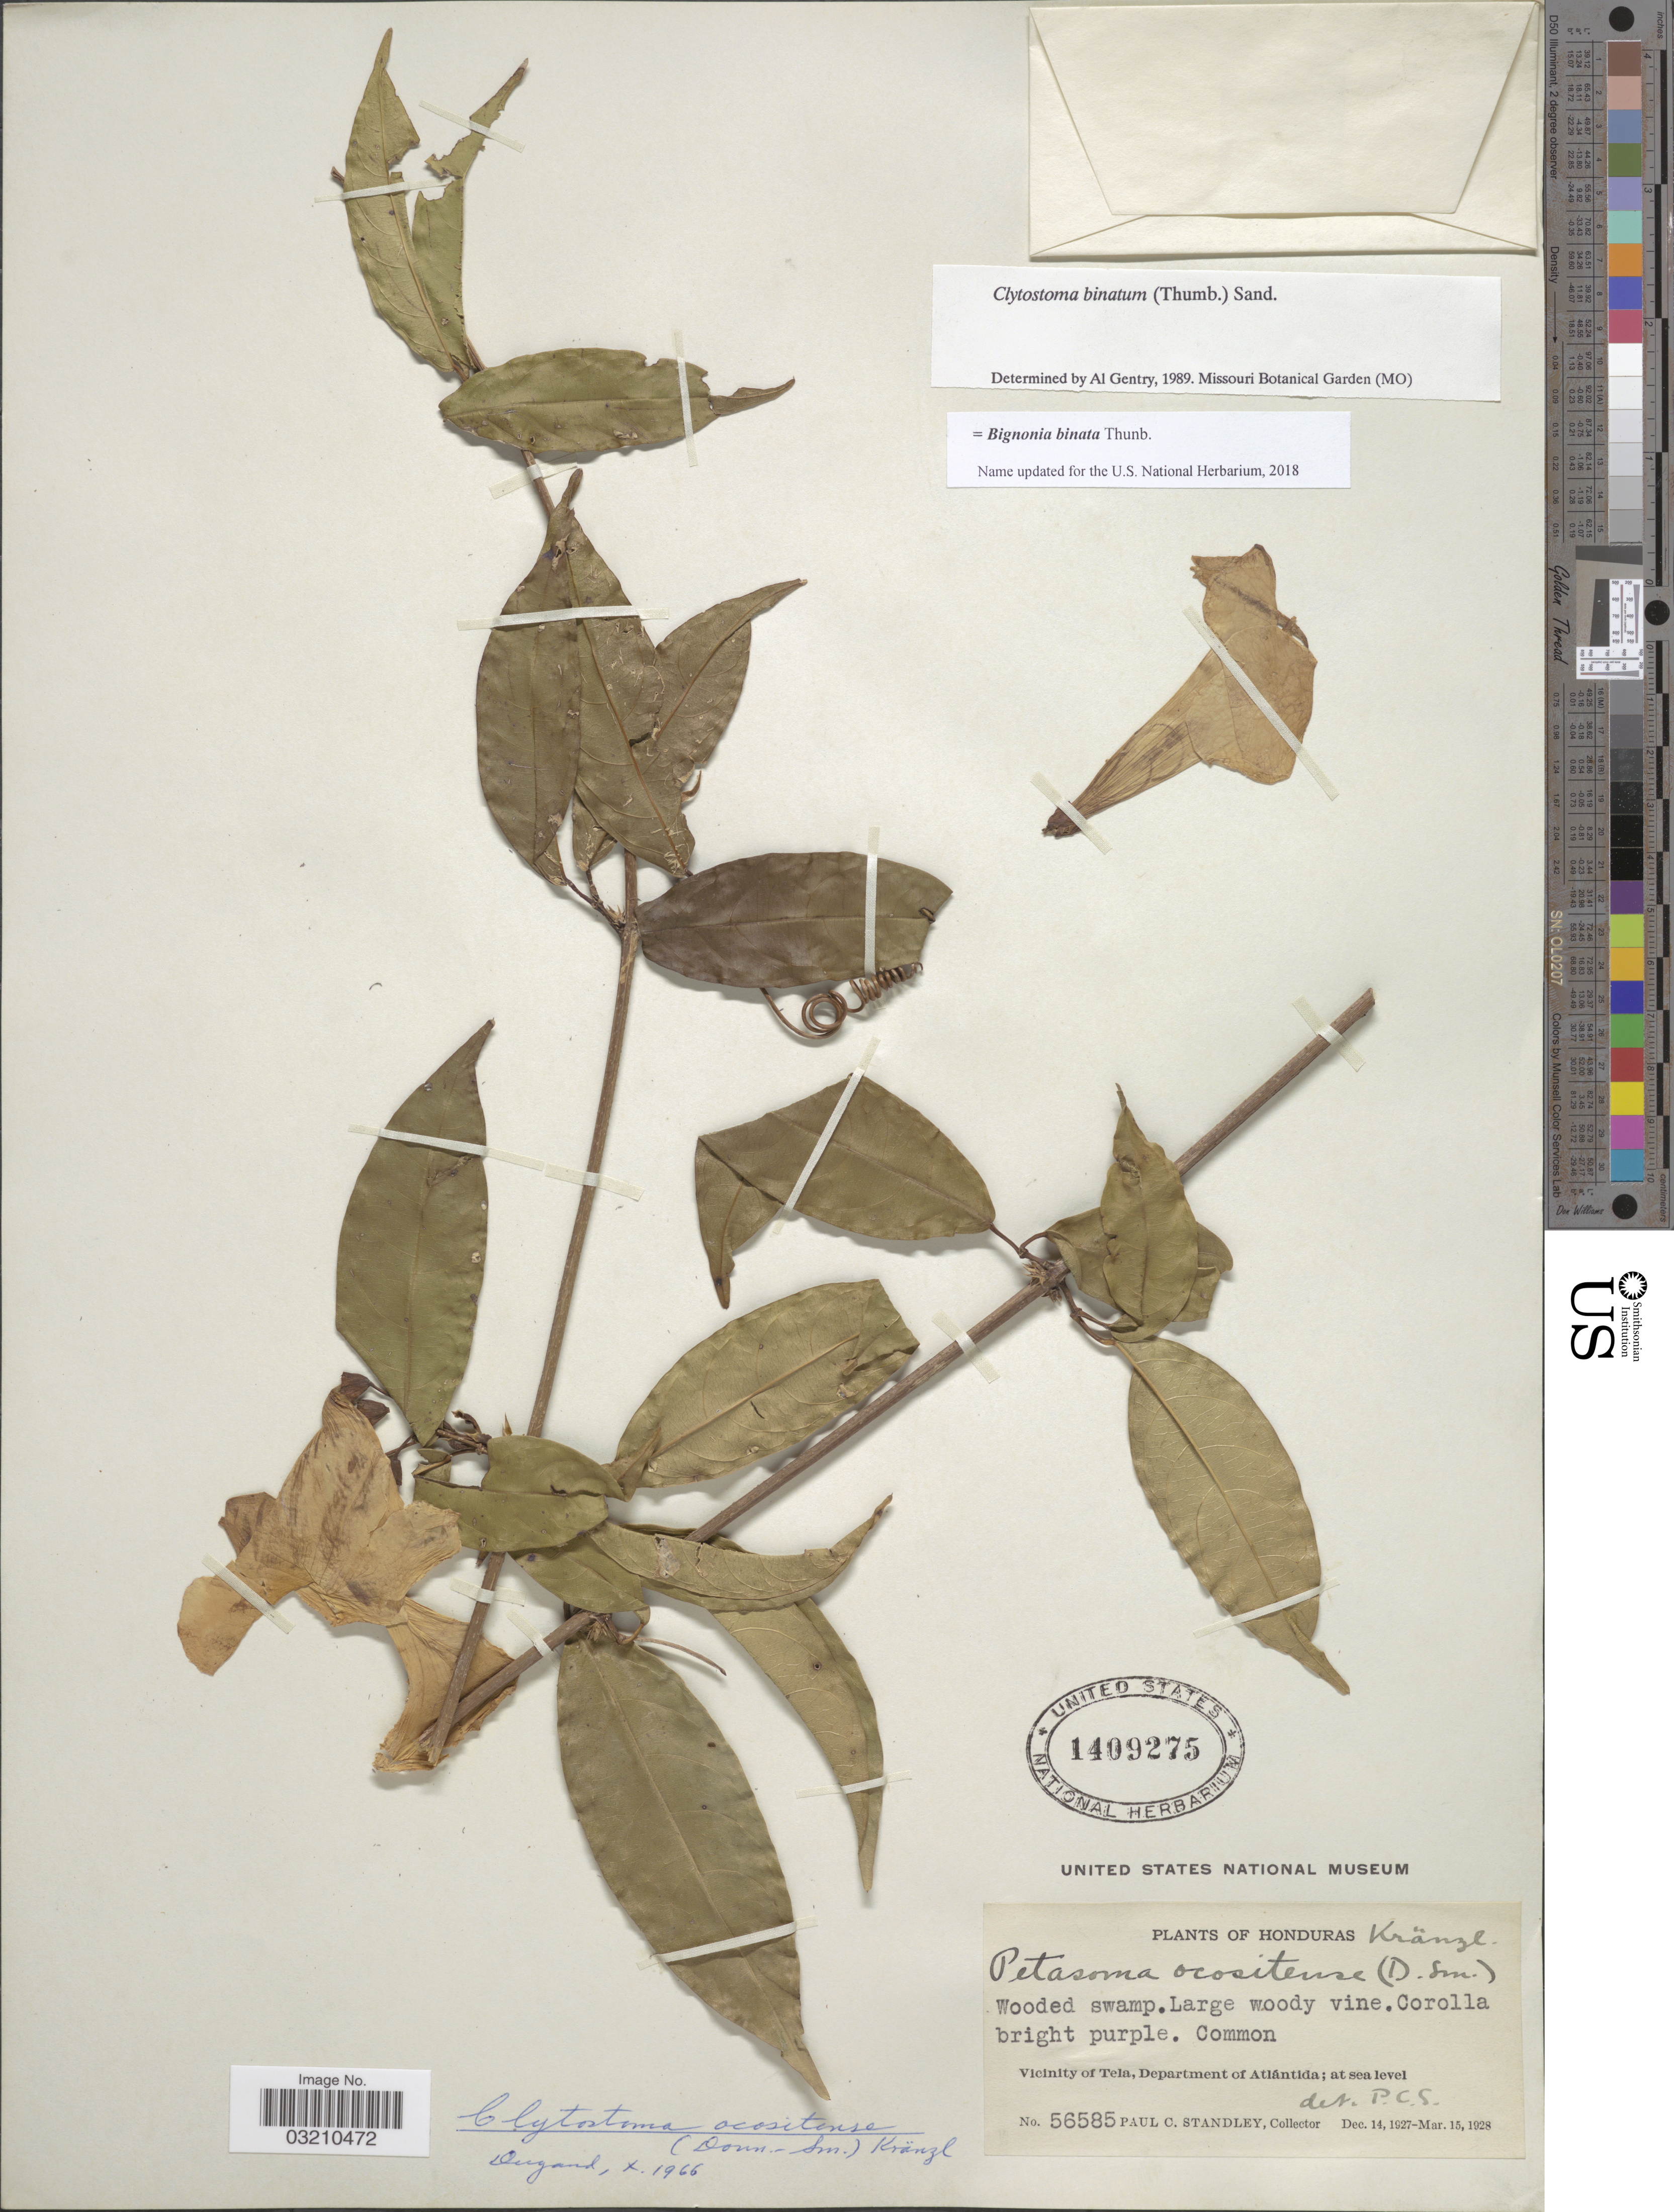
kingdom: Plantae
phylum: Tracheophyta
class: Magnoliopsida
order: Lamiales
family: Bignoniaceae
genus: Bignonia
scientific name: Bignonia binata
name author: Thunb.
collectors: P. C. Standley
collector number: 56585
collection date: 1927-12-14/1928-03-15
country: Honduras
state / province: Atlántida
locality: Vicinity of Tela, Department of Atlántida.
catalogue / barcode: US 1409275